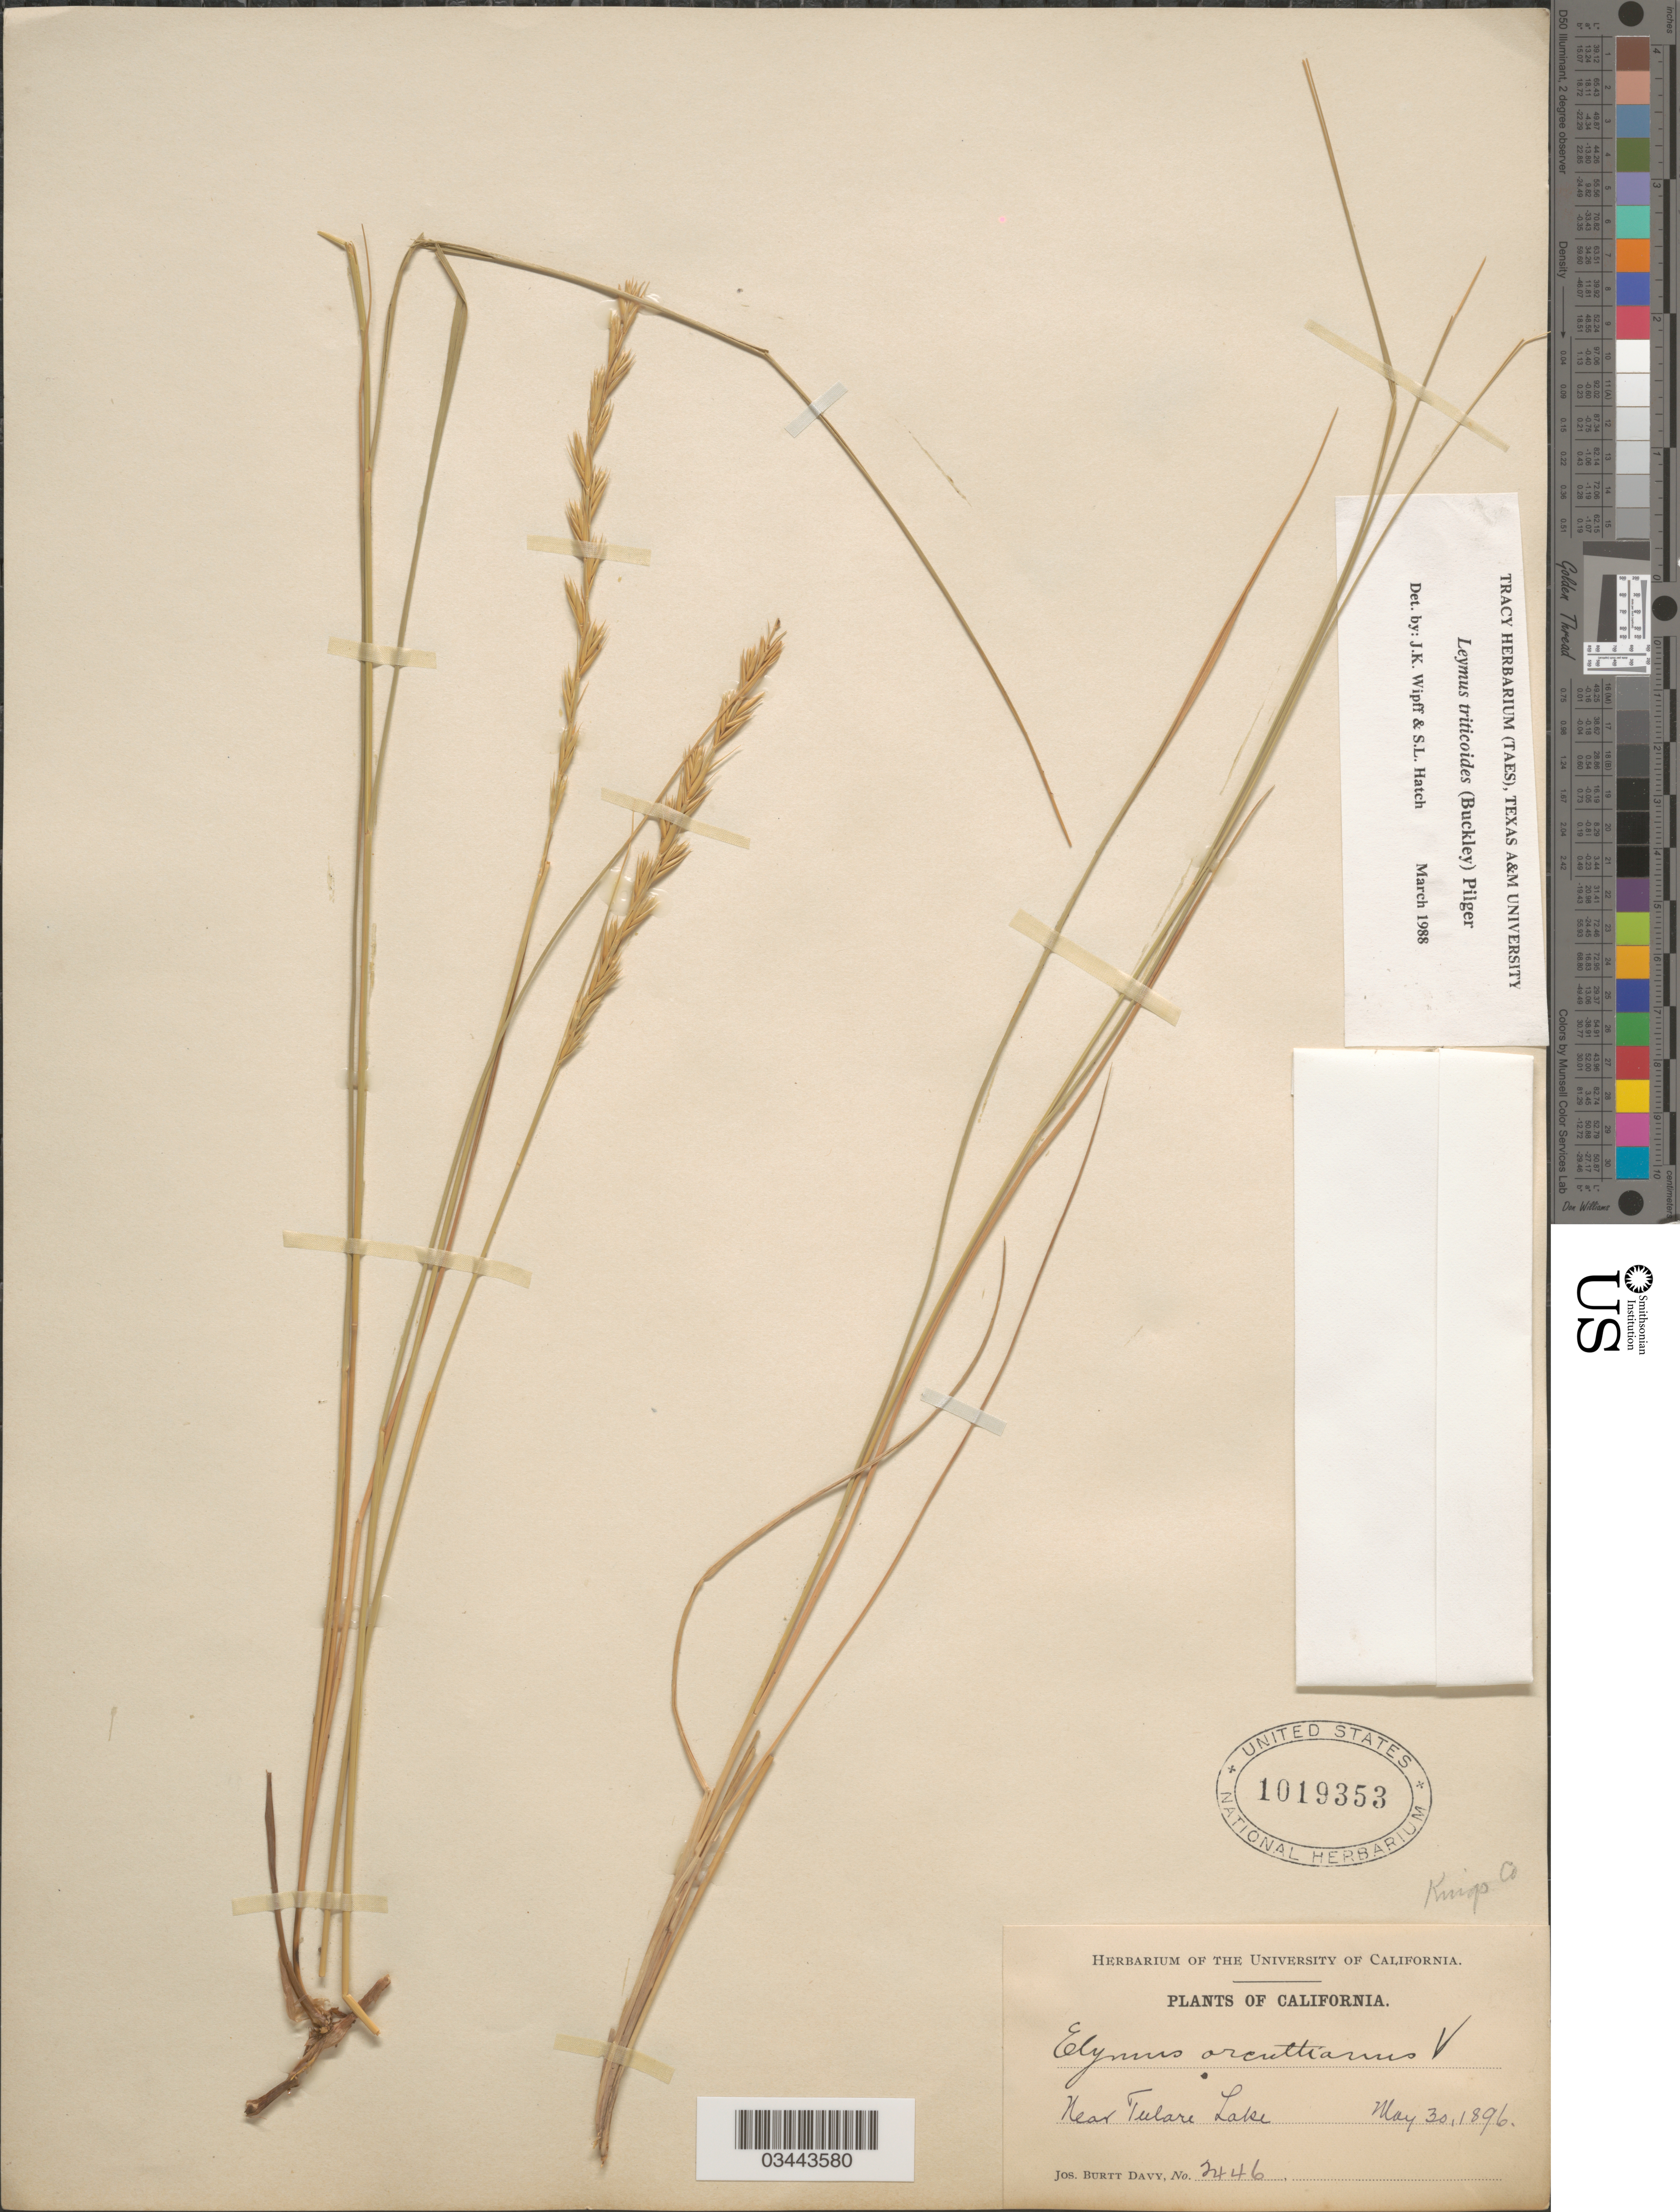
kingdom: Plantae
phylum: Tracheophyta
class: Liliopsida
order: Poales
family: Poaceae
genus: Leymus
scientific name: Leymus triticoides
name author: (Buckley) Pilg.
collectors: J. Burtt Davy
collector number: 2446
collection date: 1896-05-30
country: United States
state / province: California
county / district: Kings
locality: Near Tulare Lake. Kings Co.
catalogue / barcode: US 1019353